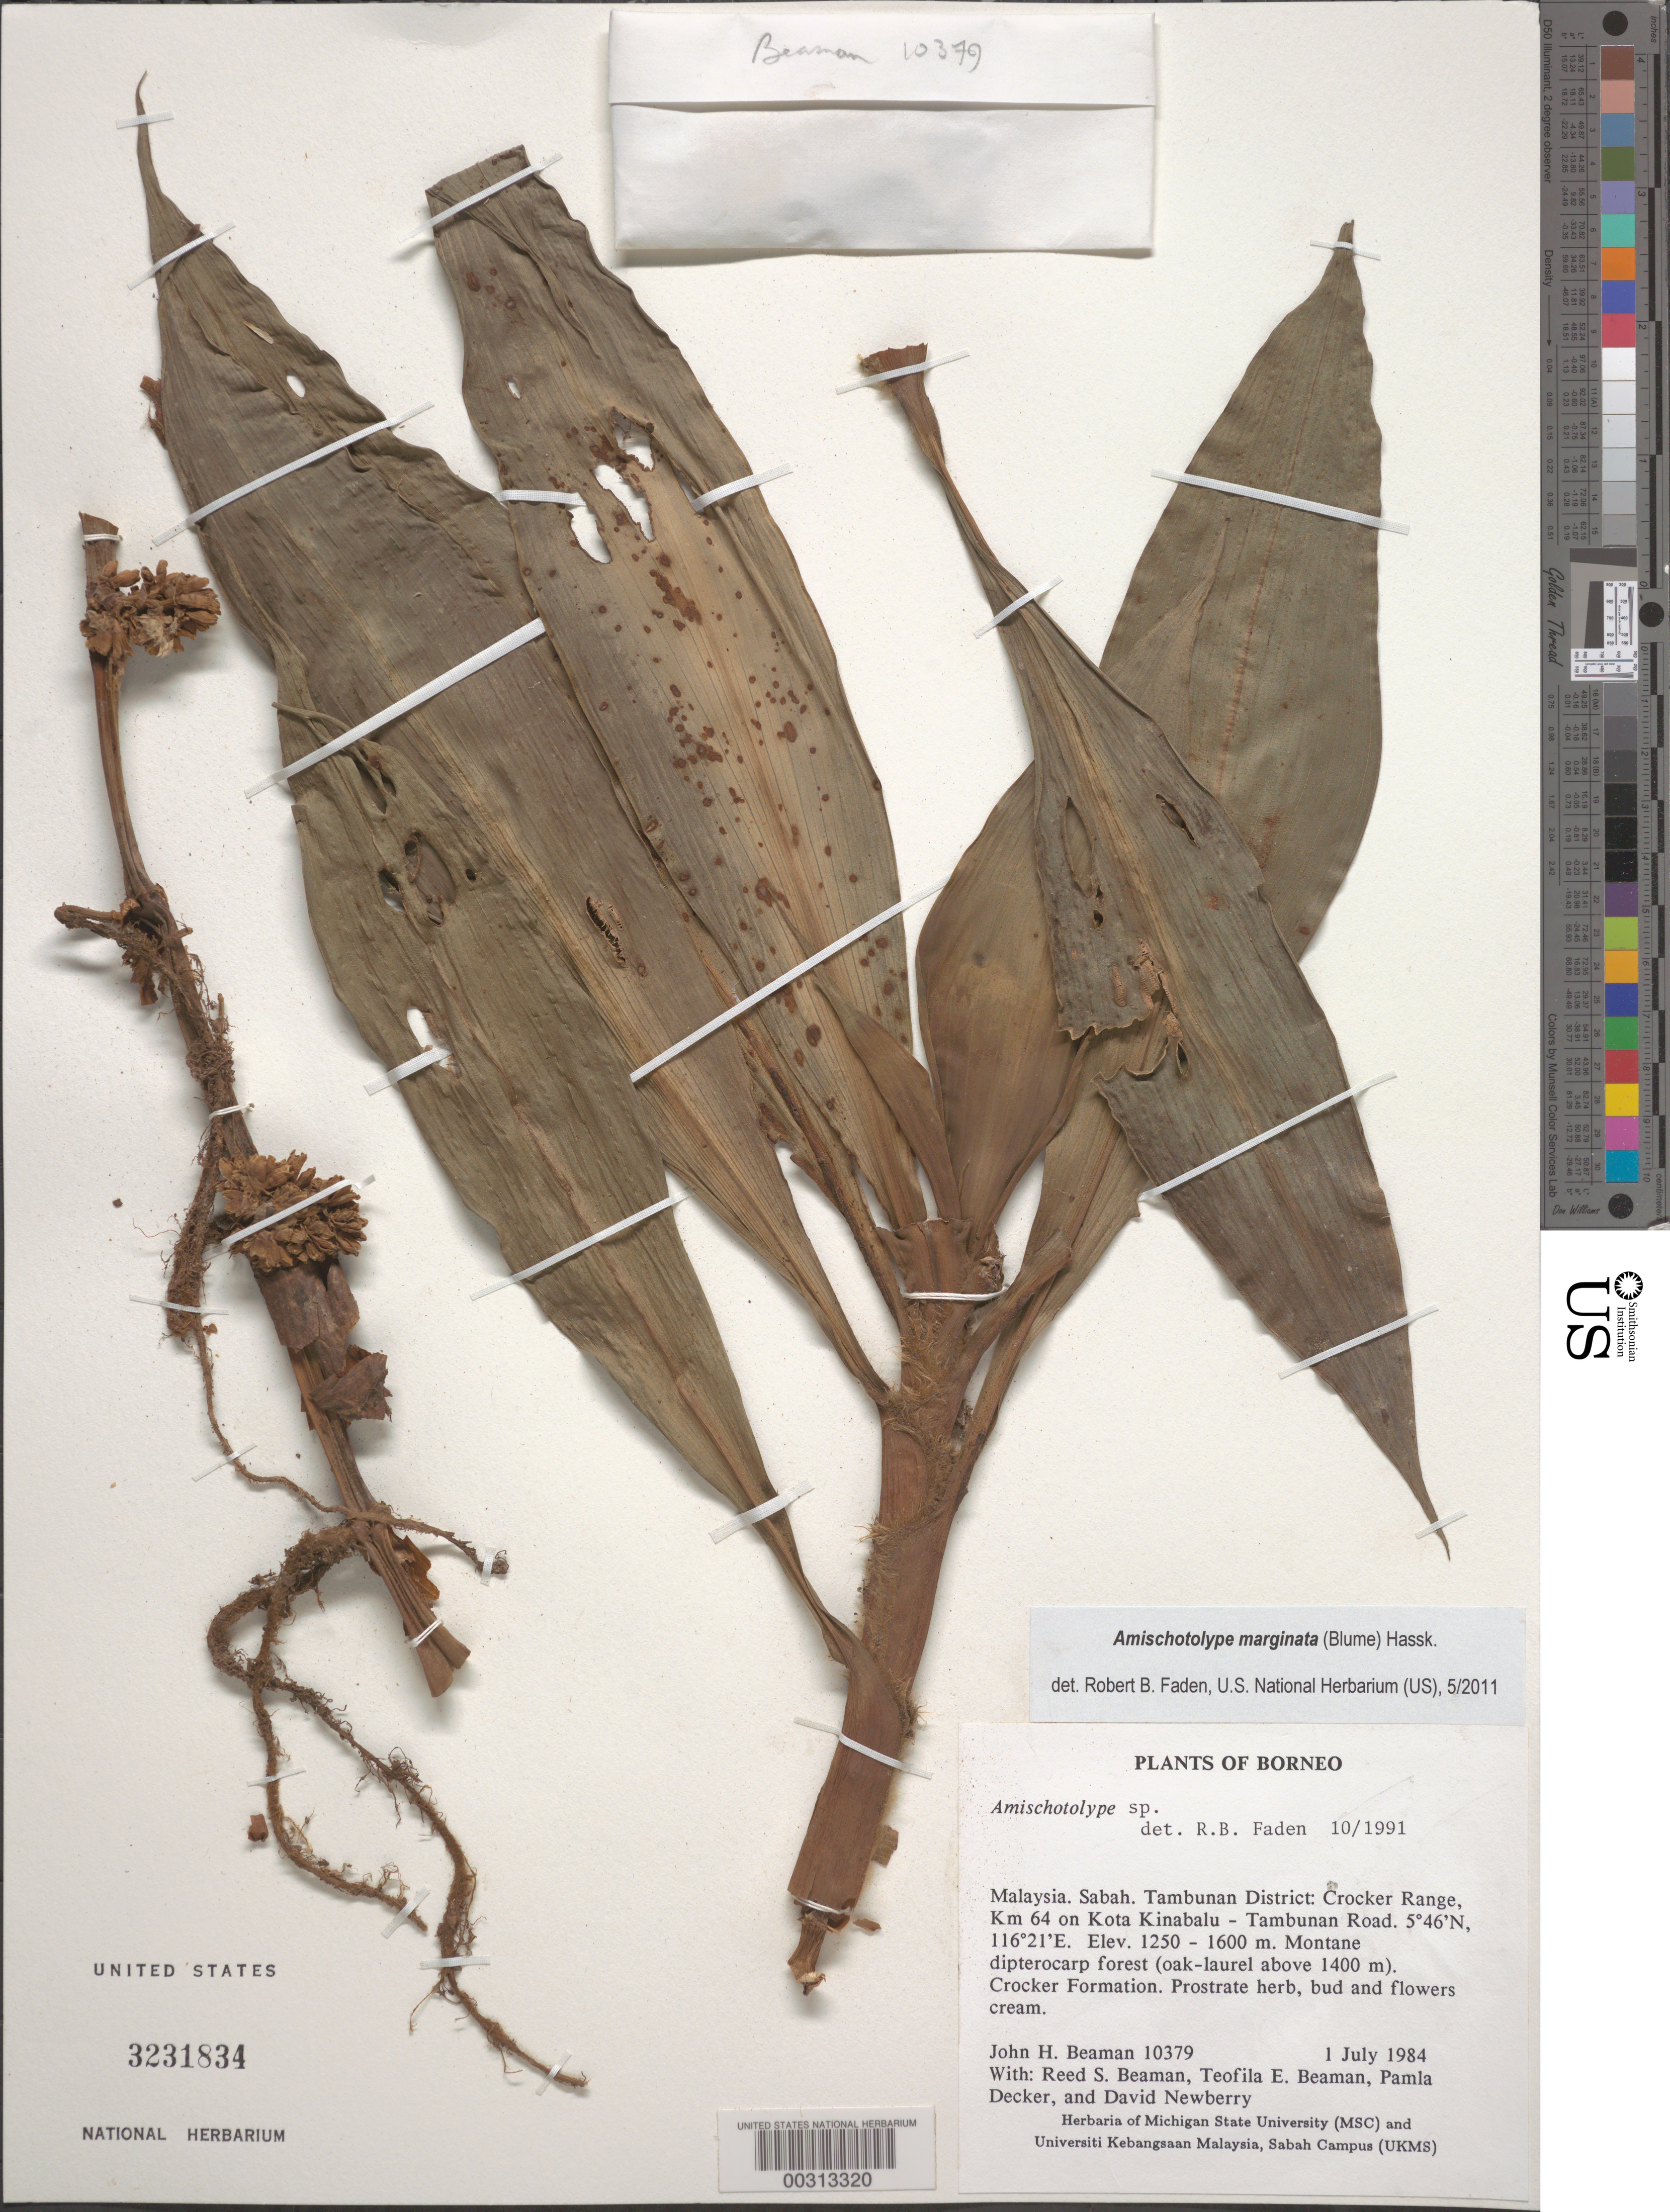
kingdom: Plantae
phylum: Tracheophyta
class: Liliopsida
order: Commelinales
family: Commelinaceae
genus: Amischotolype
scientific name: Amischotolype marginata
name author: (Blume) Hassk.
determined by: Faden, Robert B., (US), Smithsonian Institution - National Museum of Natural History (UNITED STATES)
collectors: J. H. Beaman, R. S. Beaman, T. E. Beaman, P. Decker & D. Newberry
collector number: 10379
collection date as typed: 01 Jul 1984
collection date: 1984-07-01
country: Malaysia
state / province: Sabah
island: Borneo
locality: Tambunan district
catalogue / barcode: US 3231834